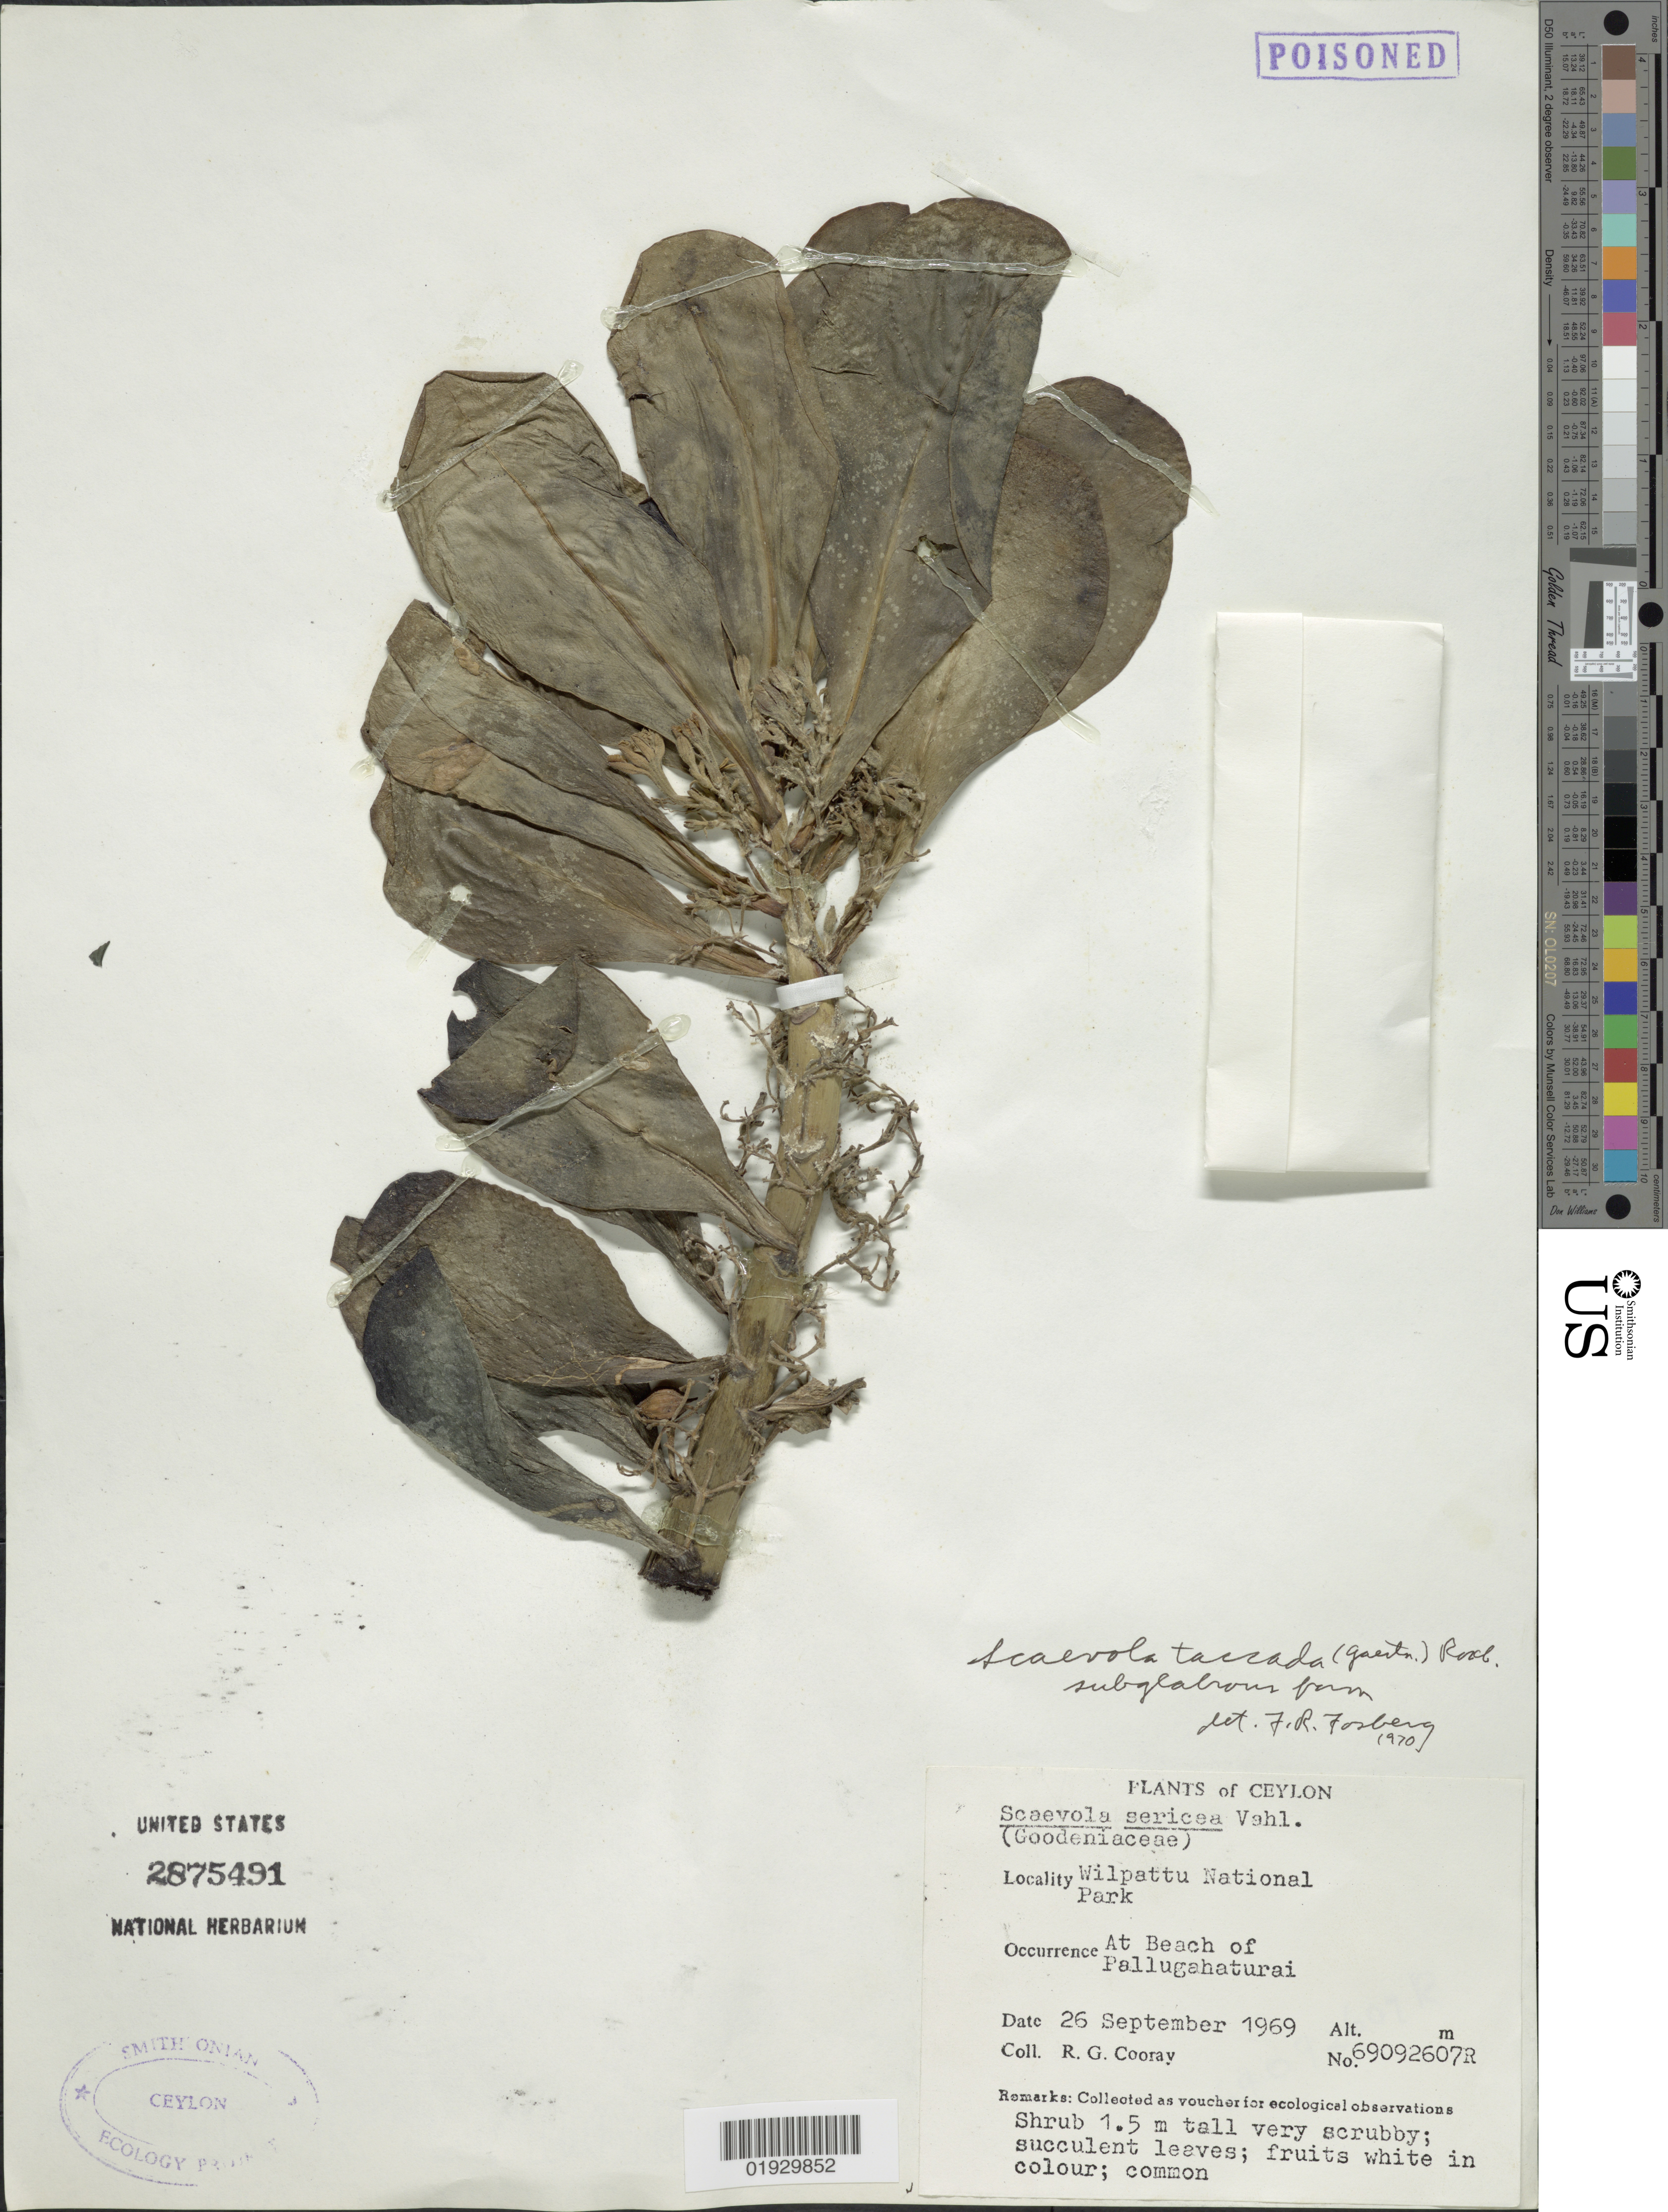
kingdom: Plantae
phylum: Tracheophyta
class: Magnoliopsida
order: Asterales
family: Goodeniaceae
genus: Scaevola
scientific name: Scaevola taccada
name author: (Gaertn.) Roxb.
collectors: R. Cooray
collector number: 69092607R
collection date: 1969-09-26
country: Sri Lanka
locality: Ceylon. Wilpattu National Park. At Beach of Pallugahaturai.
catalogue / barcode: US 2875491